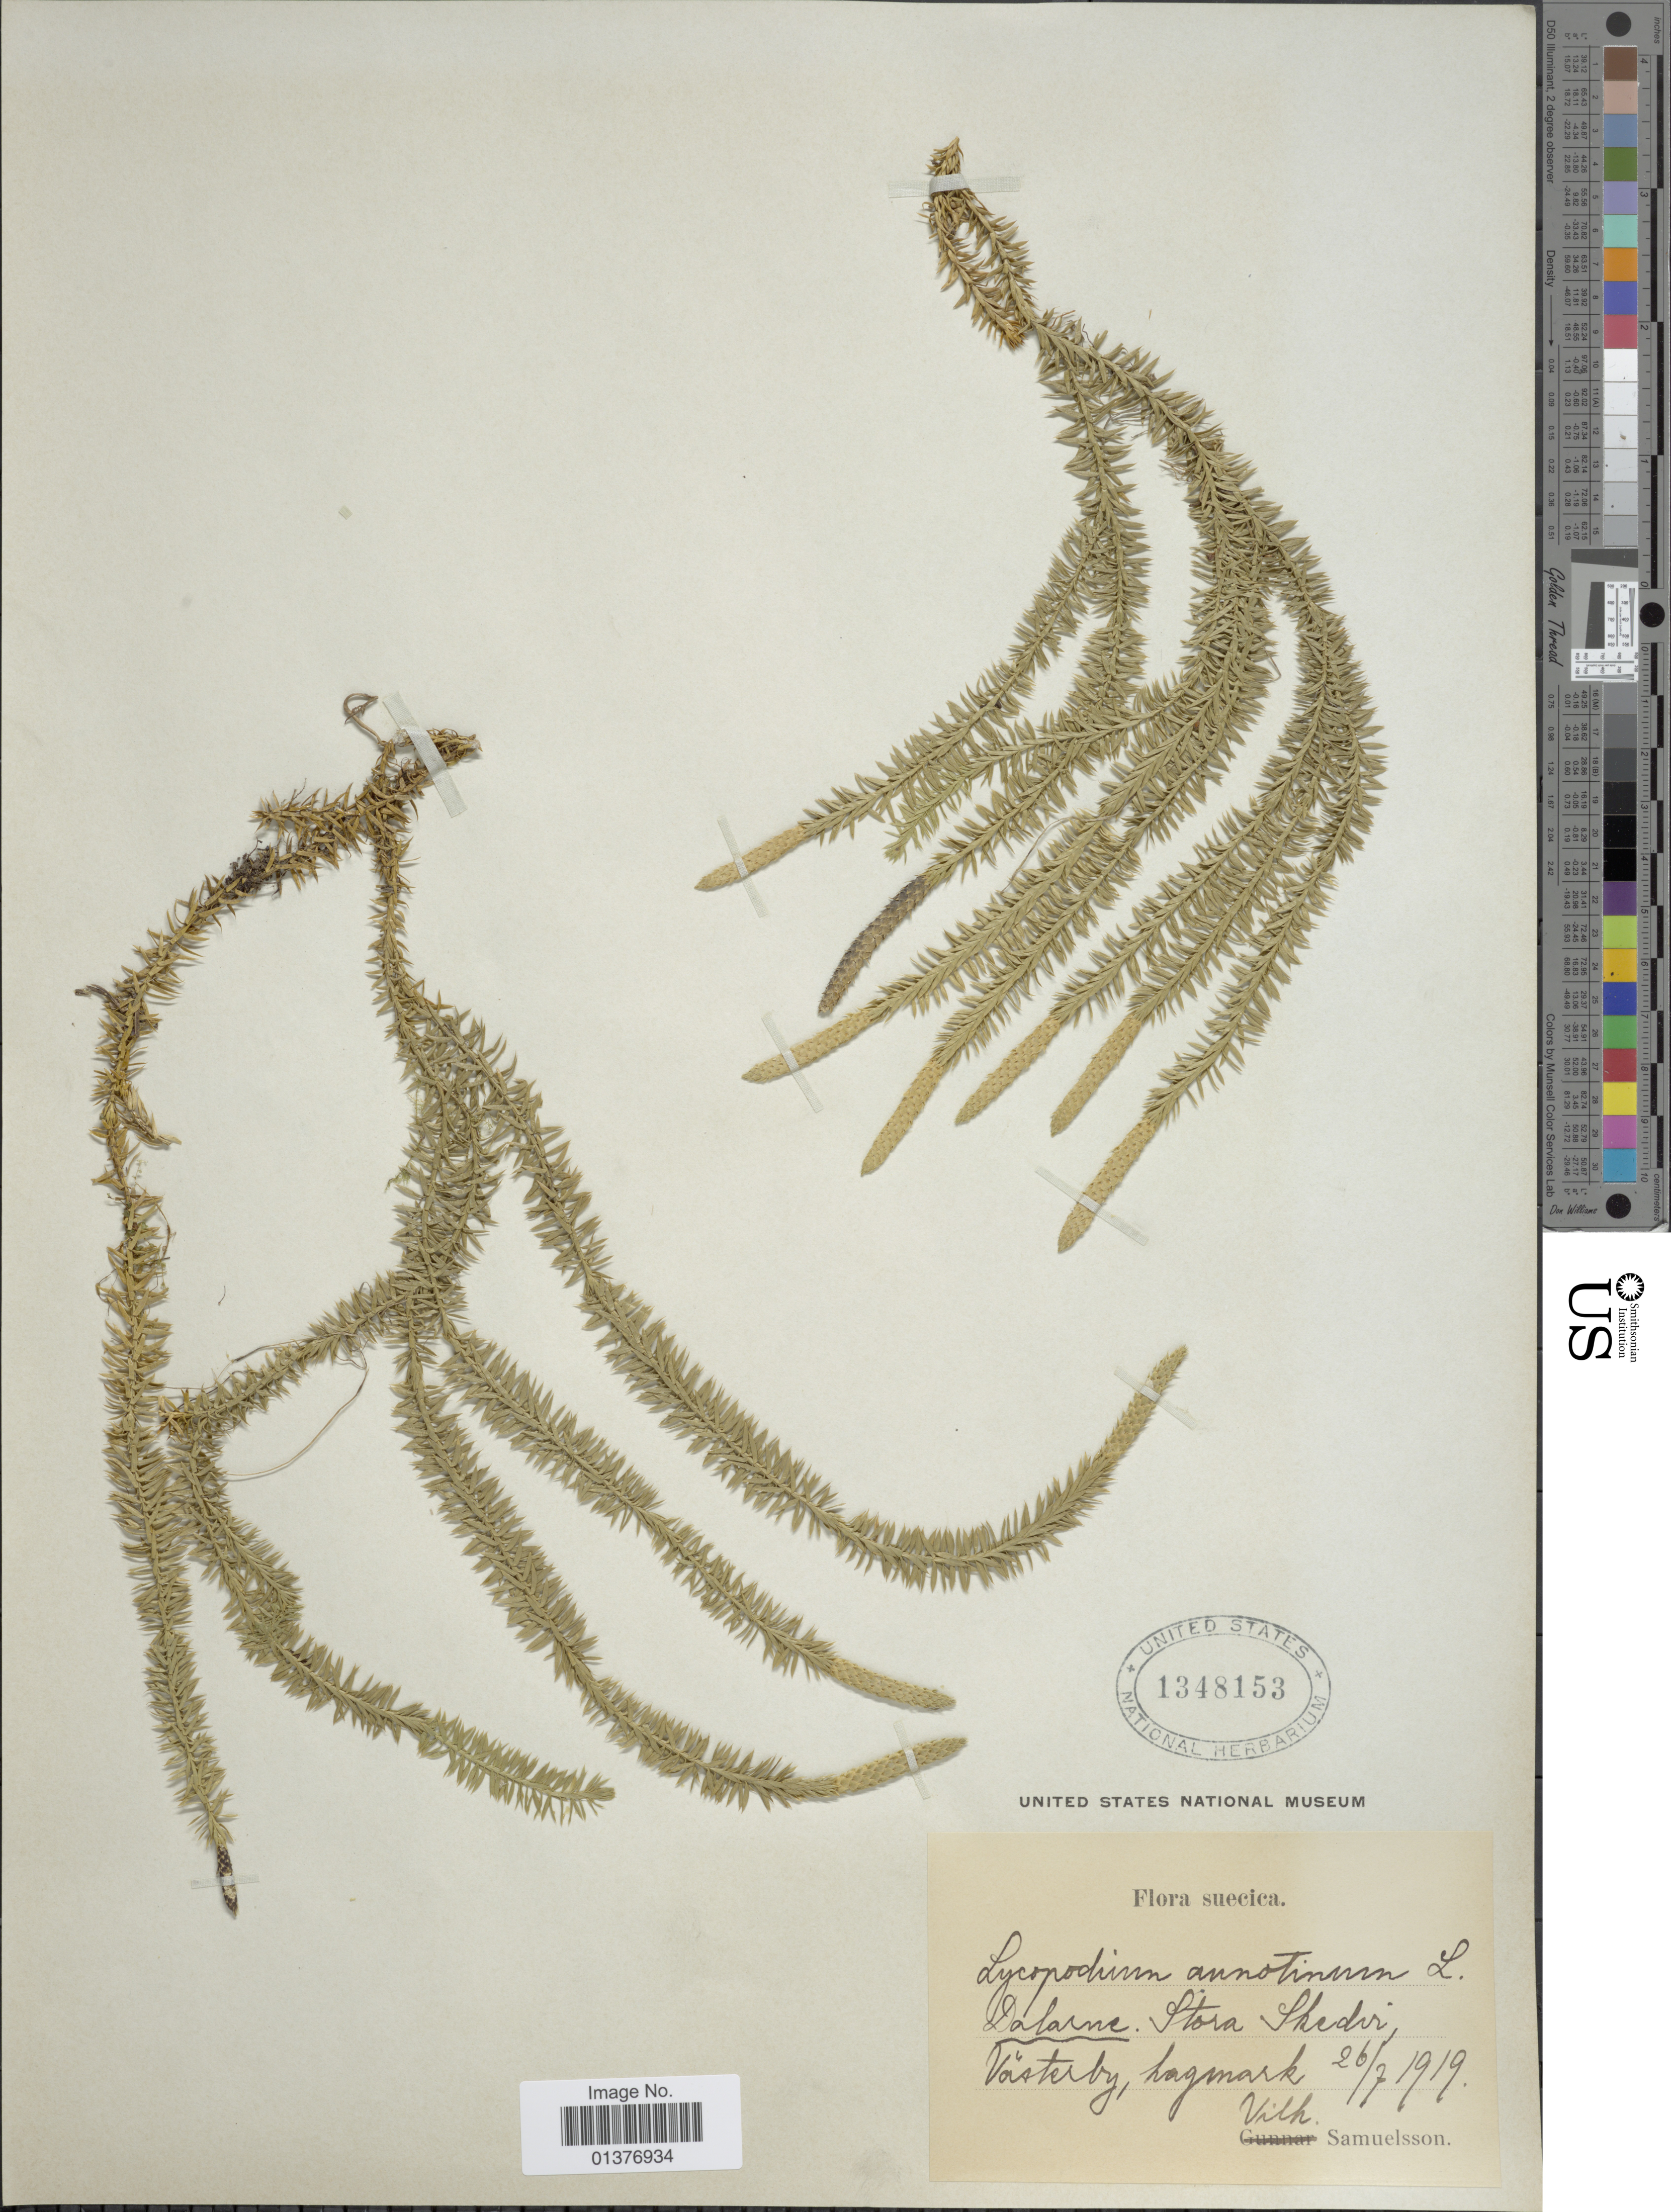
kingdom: Plantae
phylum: Tracheophyta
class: Lycopodiopsida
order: Lycopodiales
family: Lycopodiaceae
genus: Spinulum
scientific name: Spinulum annotinum subsp. annotinum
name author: (L.) A. Haines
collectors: V. Samuelsson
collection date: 1919-07-26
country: Sweden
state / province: Dalarna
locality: Västerby, hagmark, Stora Skedir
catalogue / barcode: US 1348153